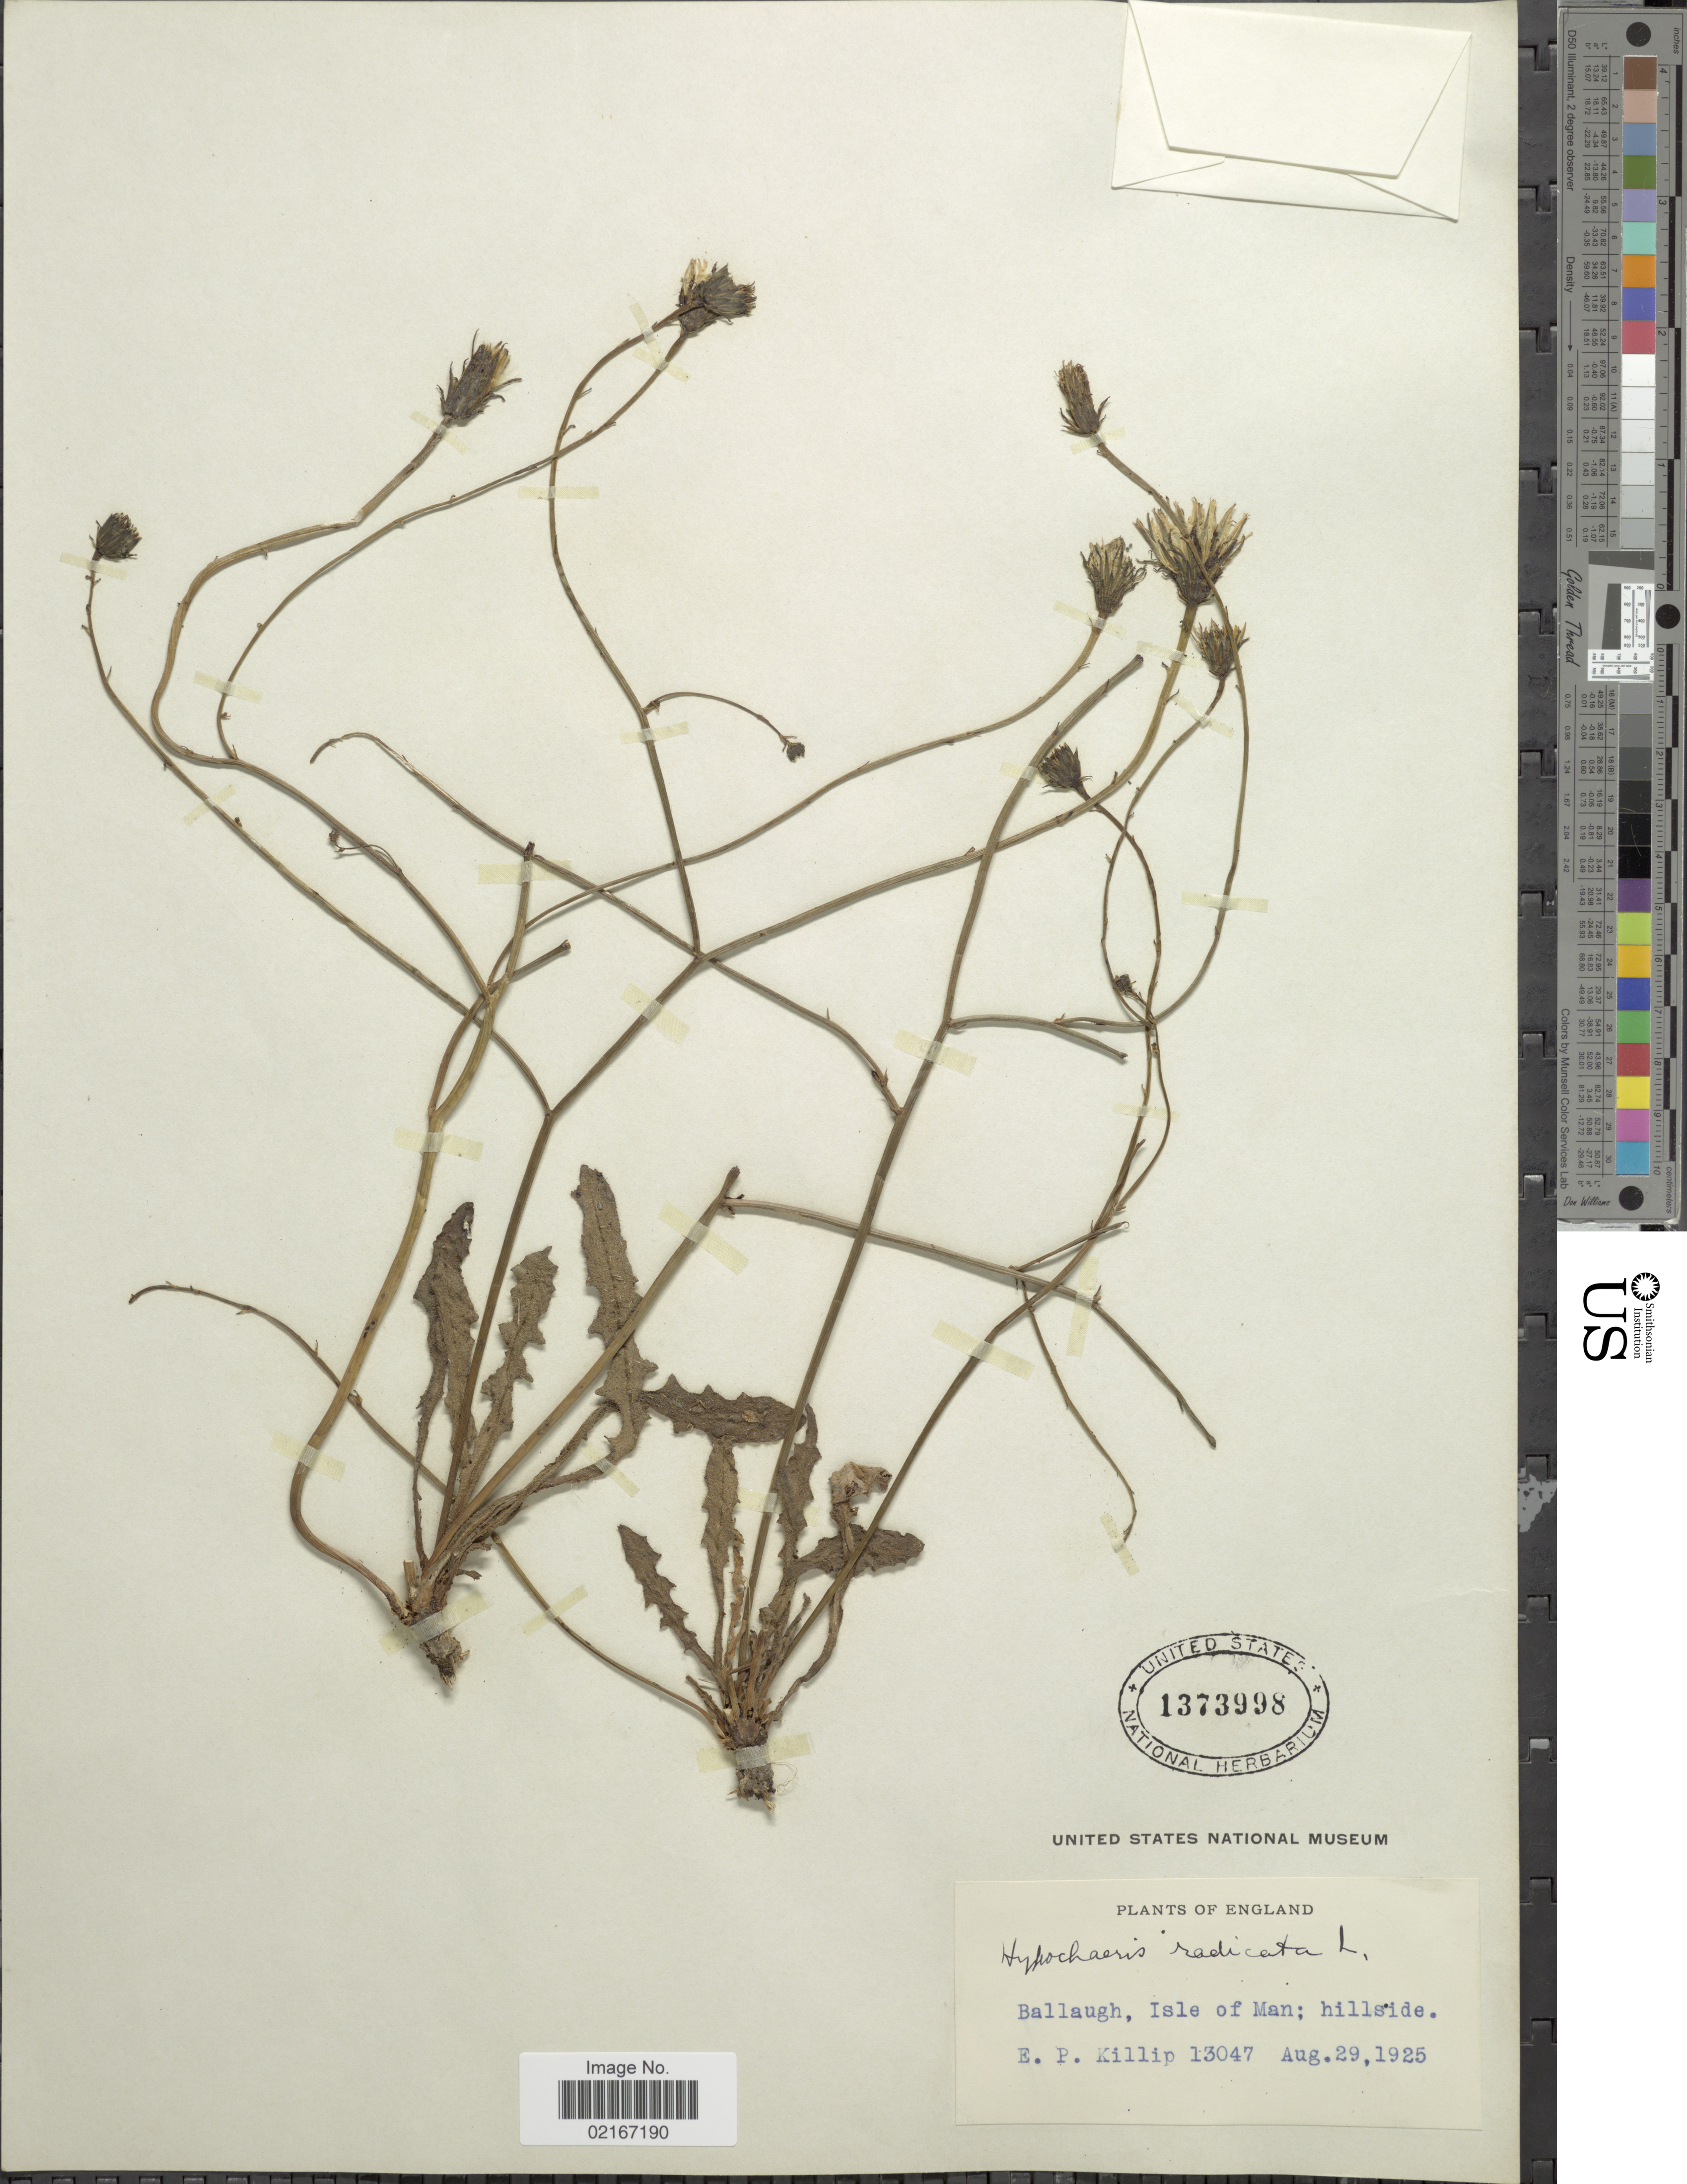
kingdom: Plantae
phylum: Tracheophyta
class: Magnoliopsida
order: Asterales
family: Asteraceae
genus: Hypochaeris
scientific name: Hypochaeris radicata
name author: L.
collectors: E. P. Killip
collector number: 13047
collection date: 1925-08-29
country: United Kingdom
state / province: England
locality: England, Ballaugh, Isle of Man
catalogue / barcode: US 1373998